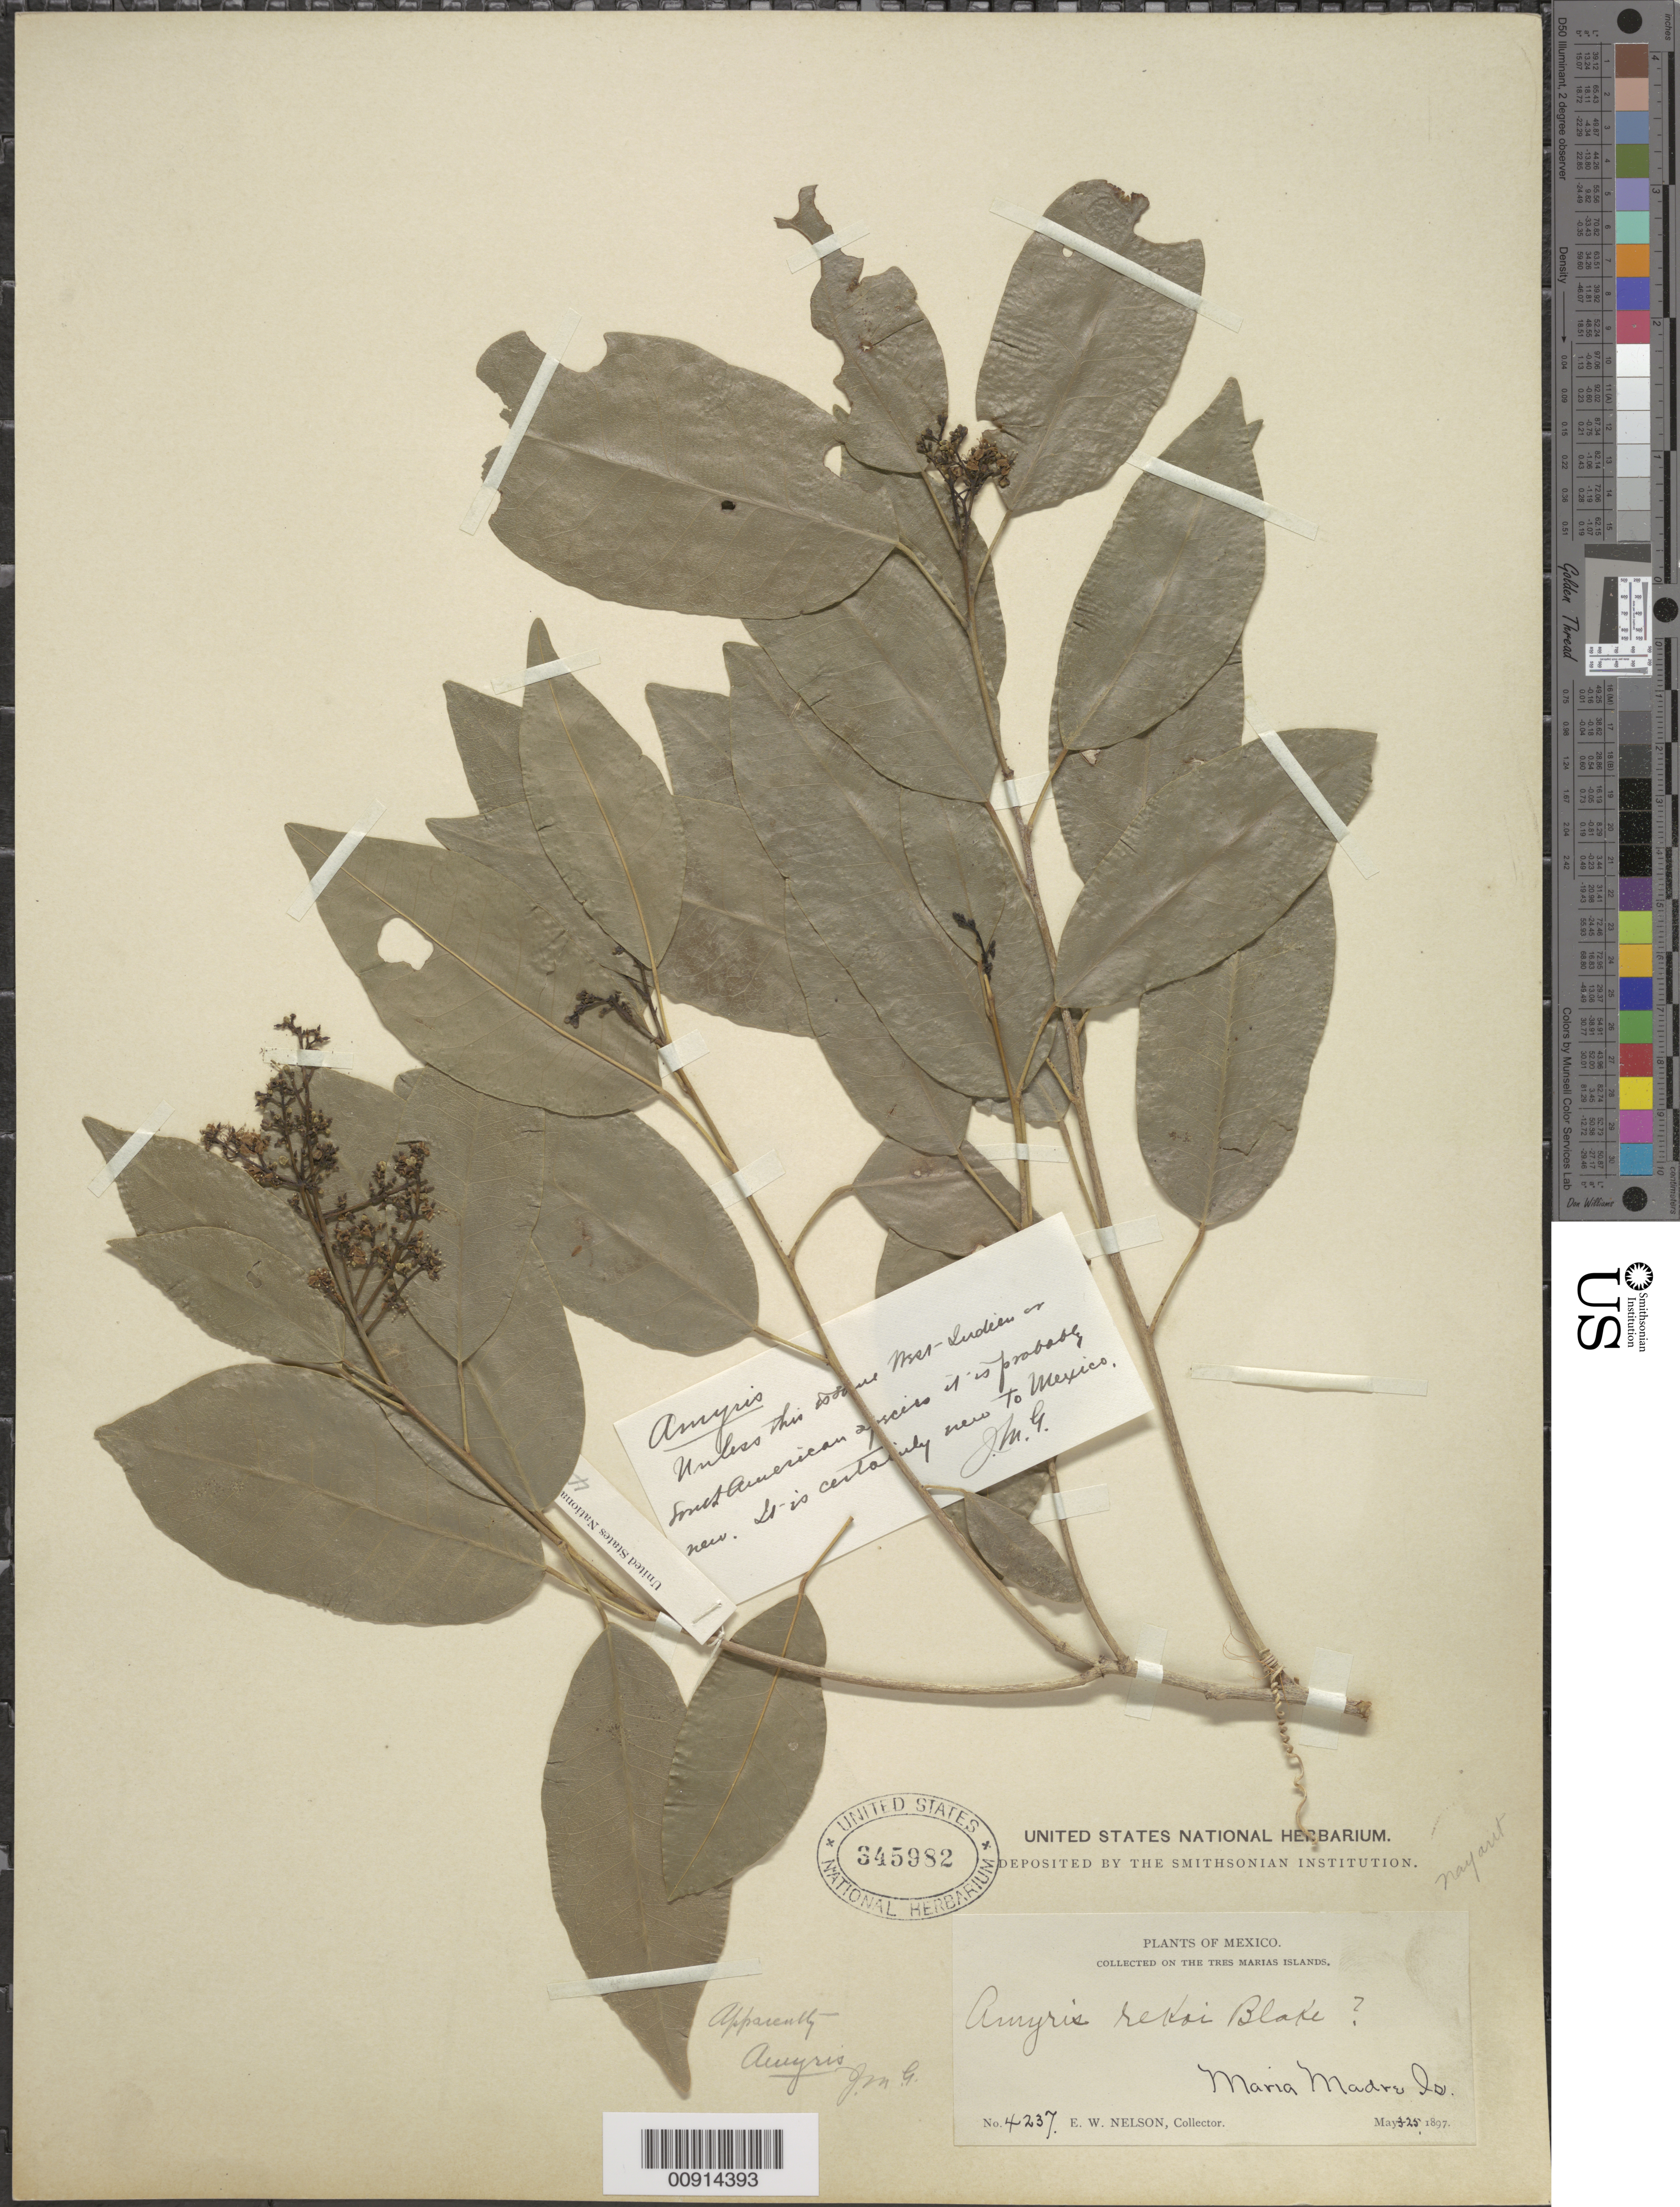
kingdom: Plantae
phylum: Tracheophyta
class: Magnoliopsida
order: Sapindales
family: Rutaceae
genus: Amyris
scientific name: Amyris rekoi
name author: Blake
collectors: E. W. Nelson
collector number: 4237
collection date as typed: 03 May 1897 to 25 May 1897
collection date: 1897-05-03/1897-05-25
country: Mexico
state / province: Nayarit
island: Maria Madre I.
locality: Maria Madre Is., on the Tres Marias Islands.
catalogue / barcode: US 345982